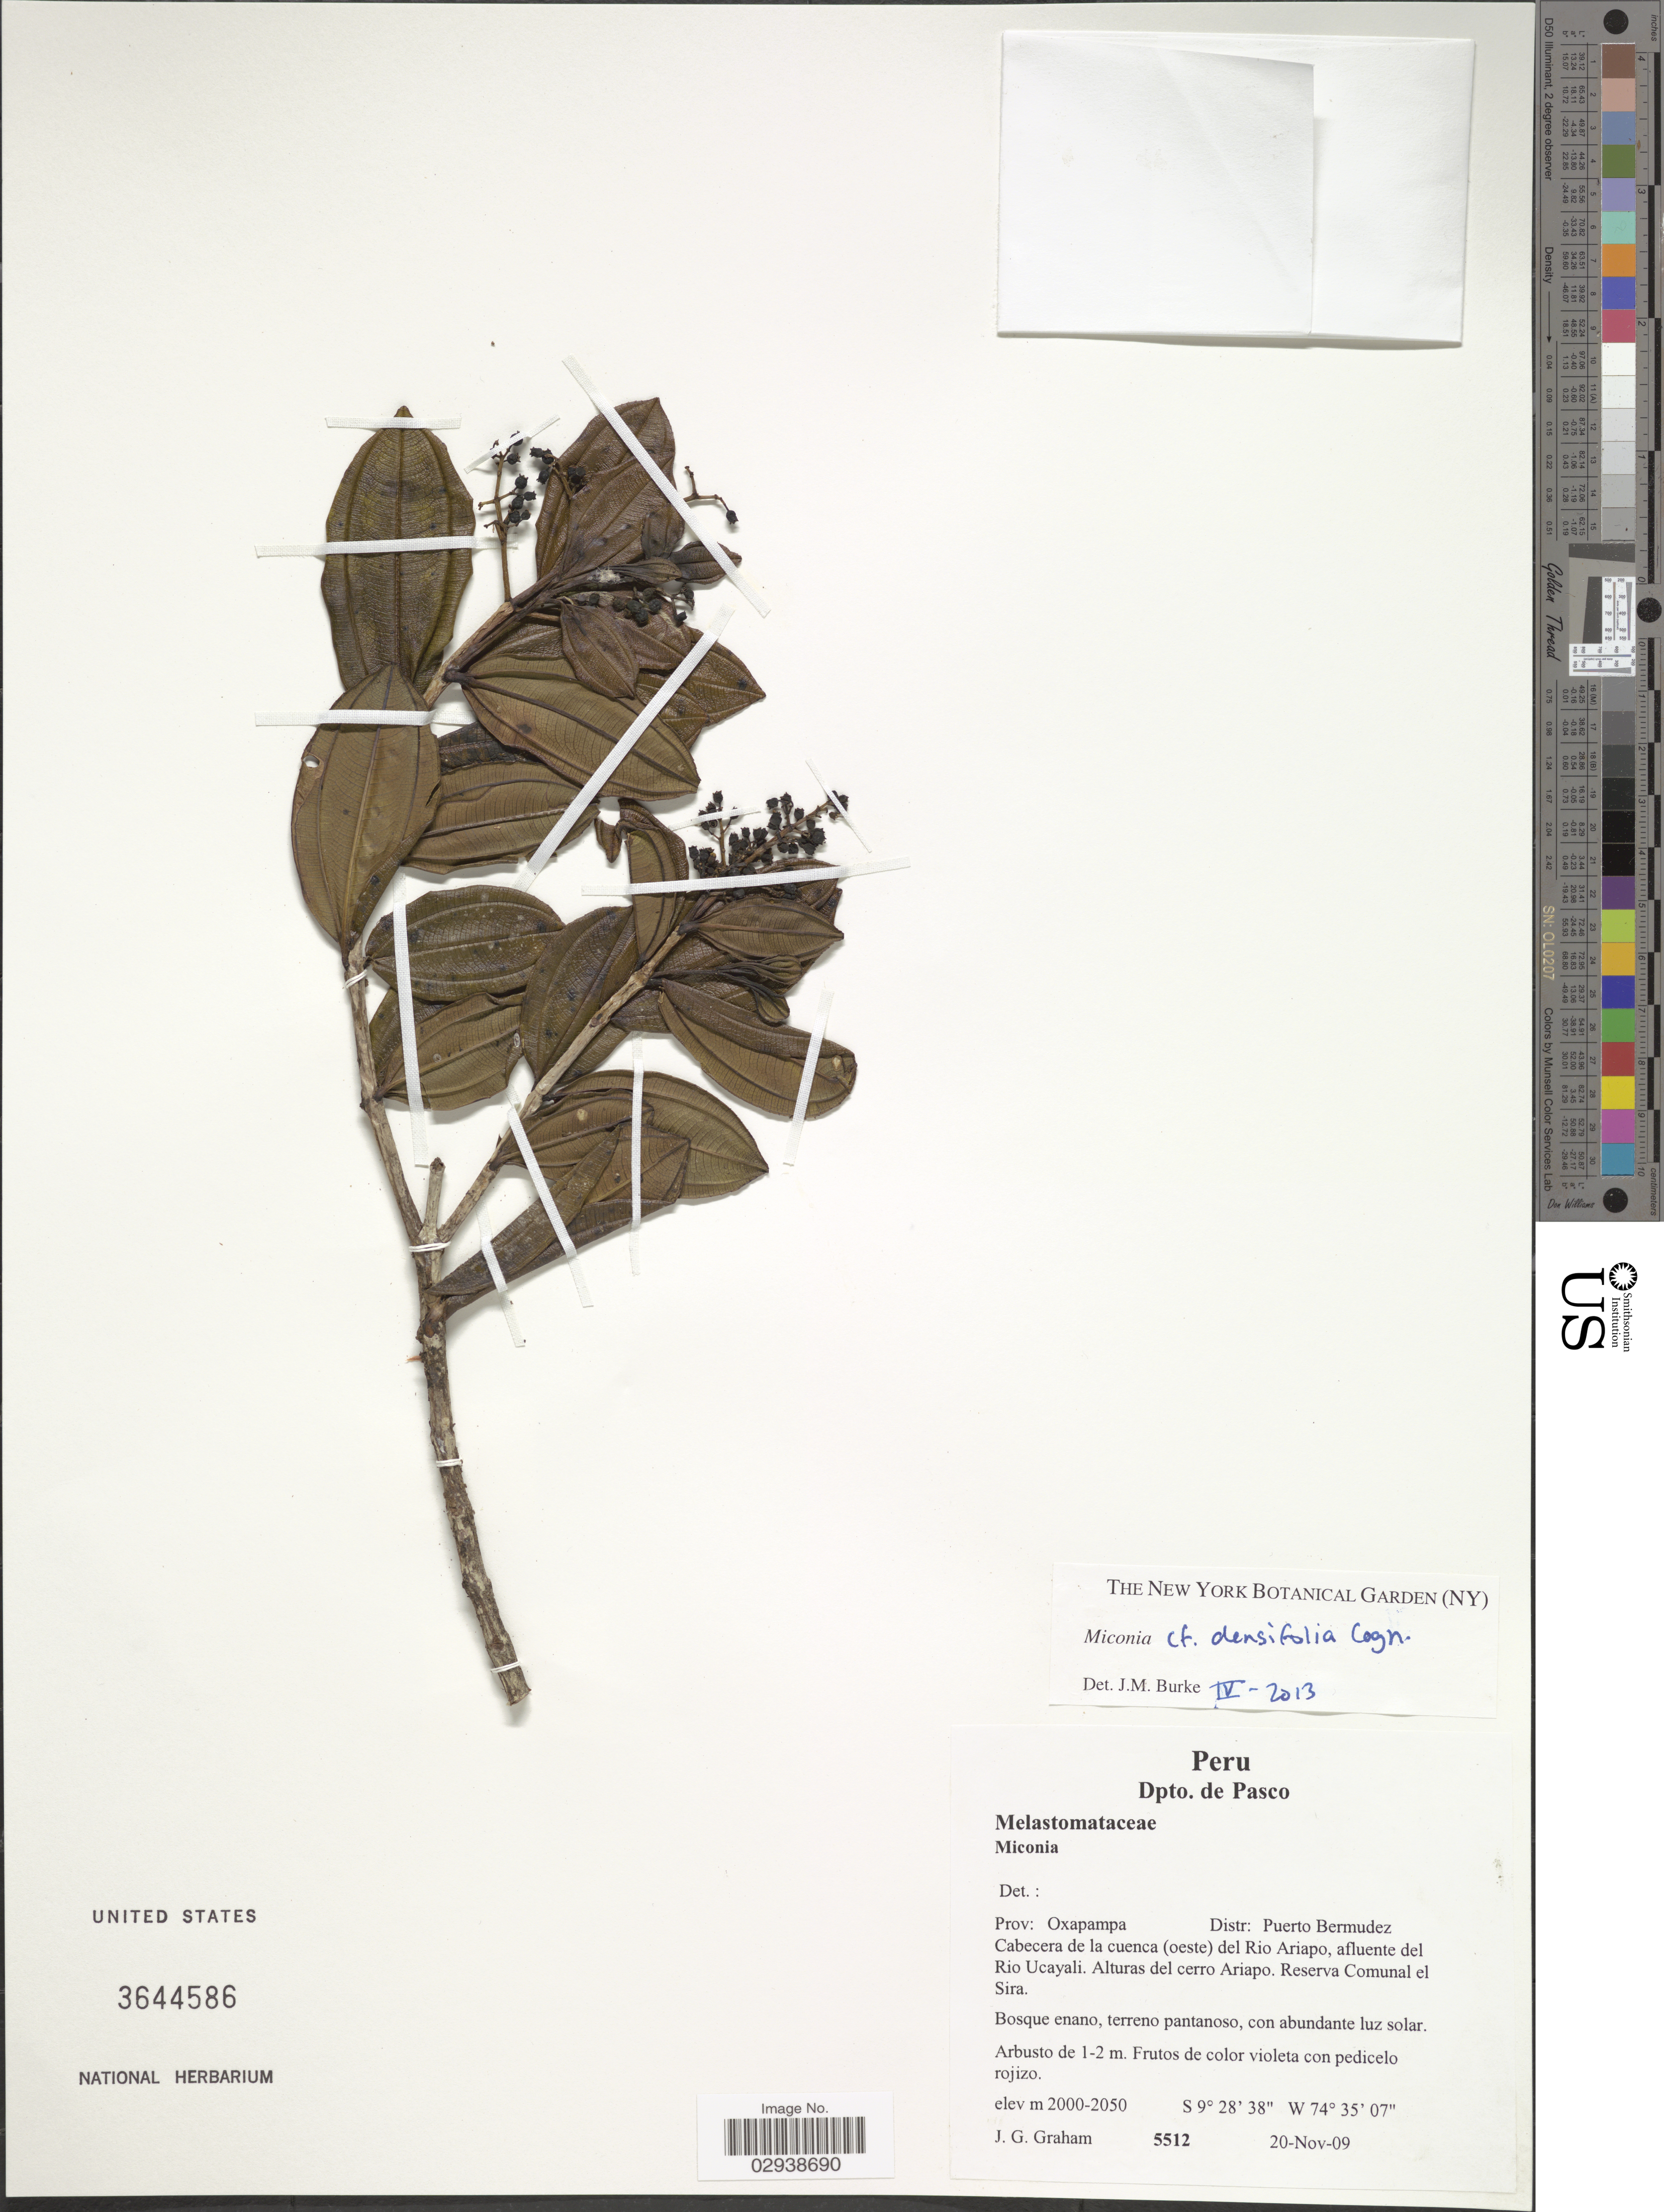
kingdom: Plantae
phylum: Tracheophyta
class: Magnoliopsida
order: Myrtales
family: Melastomataceae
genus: Miconia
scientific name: Miconia densifolia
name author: Cogn.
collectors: J. Graham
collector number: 5512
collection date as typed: Transcribed d/m/y: 20/11/9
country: Peru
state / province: Pasco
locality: Dpto. de Pasco, Prov: Oxapampa, Distr.: Puerto Bermudez, Cabecera de la cuenca (oeste) del Rio Ariapo, afluente del Rio Ucayali, Alturas del cerro Ariapo, Reserva Comunal el Sira.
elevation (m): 2000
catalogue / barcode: US 3644586